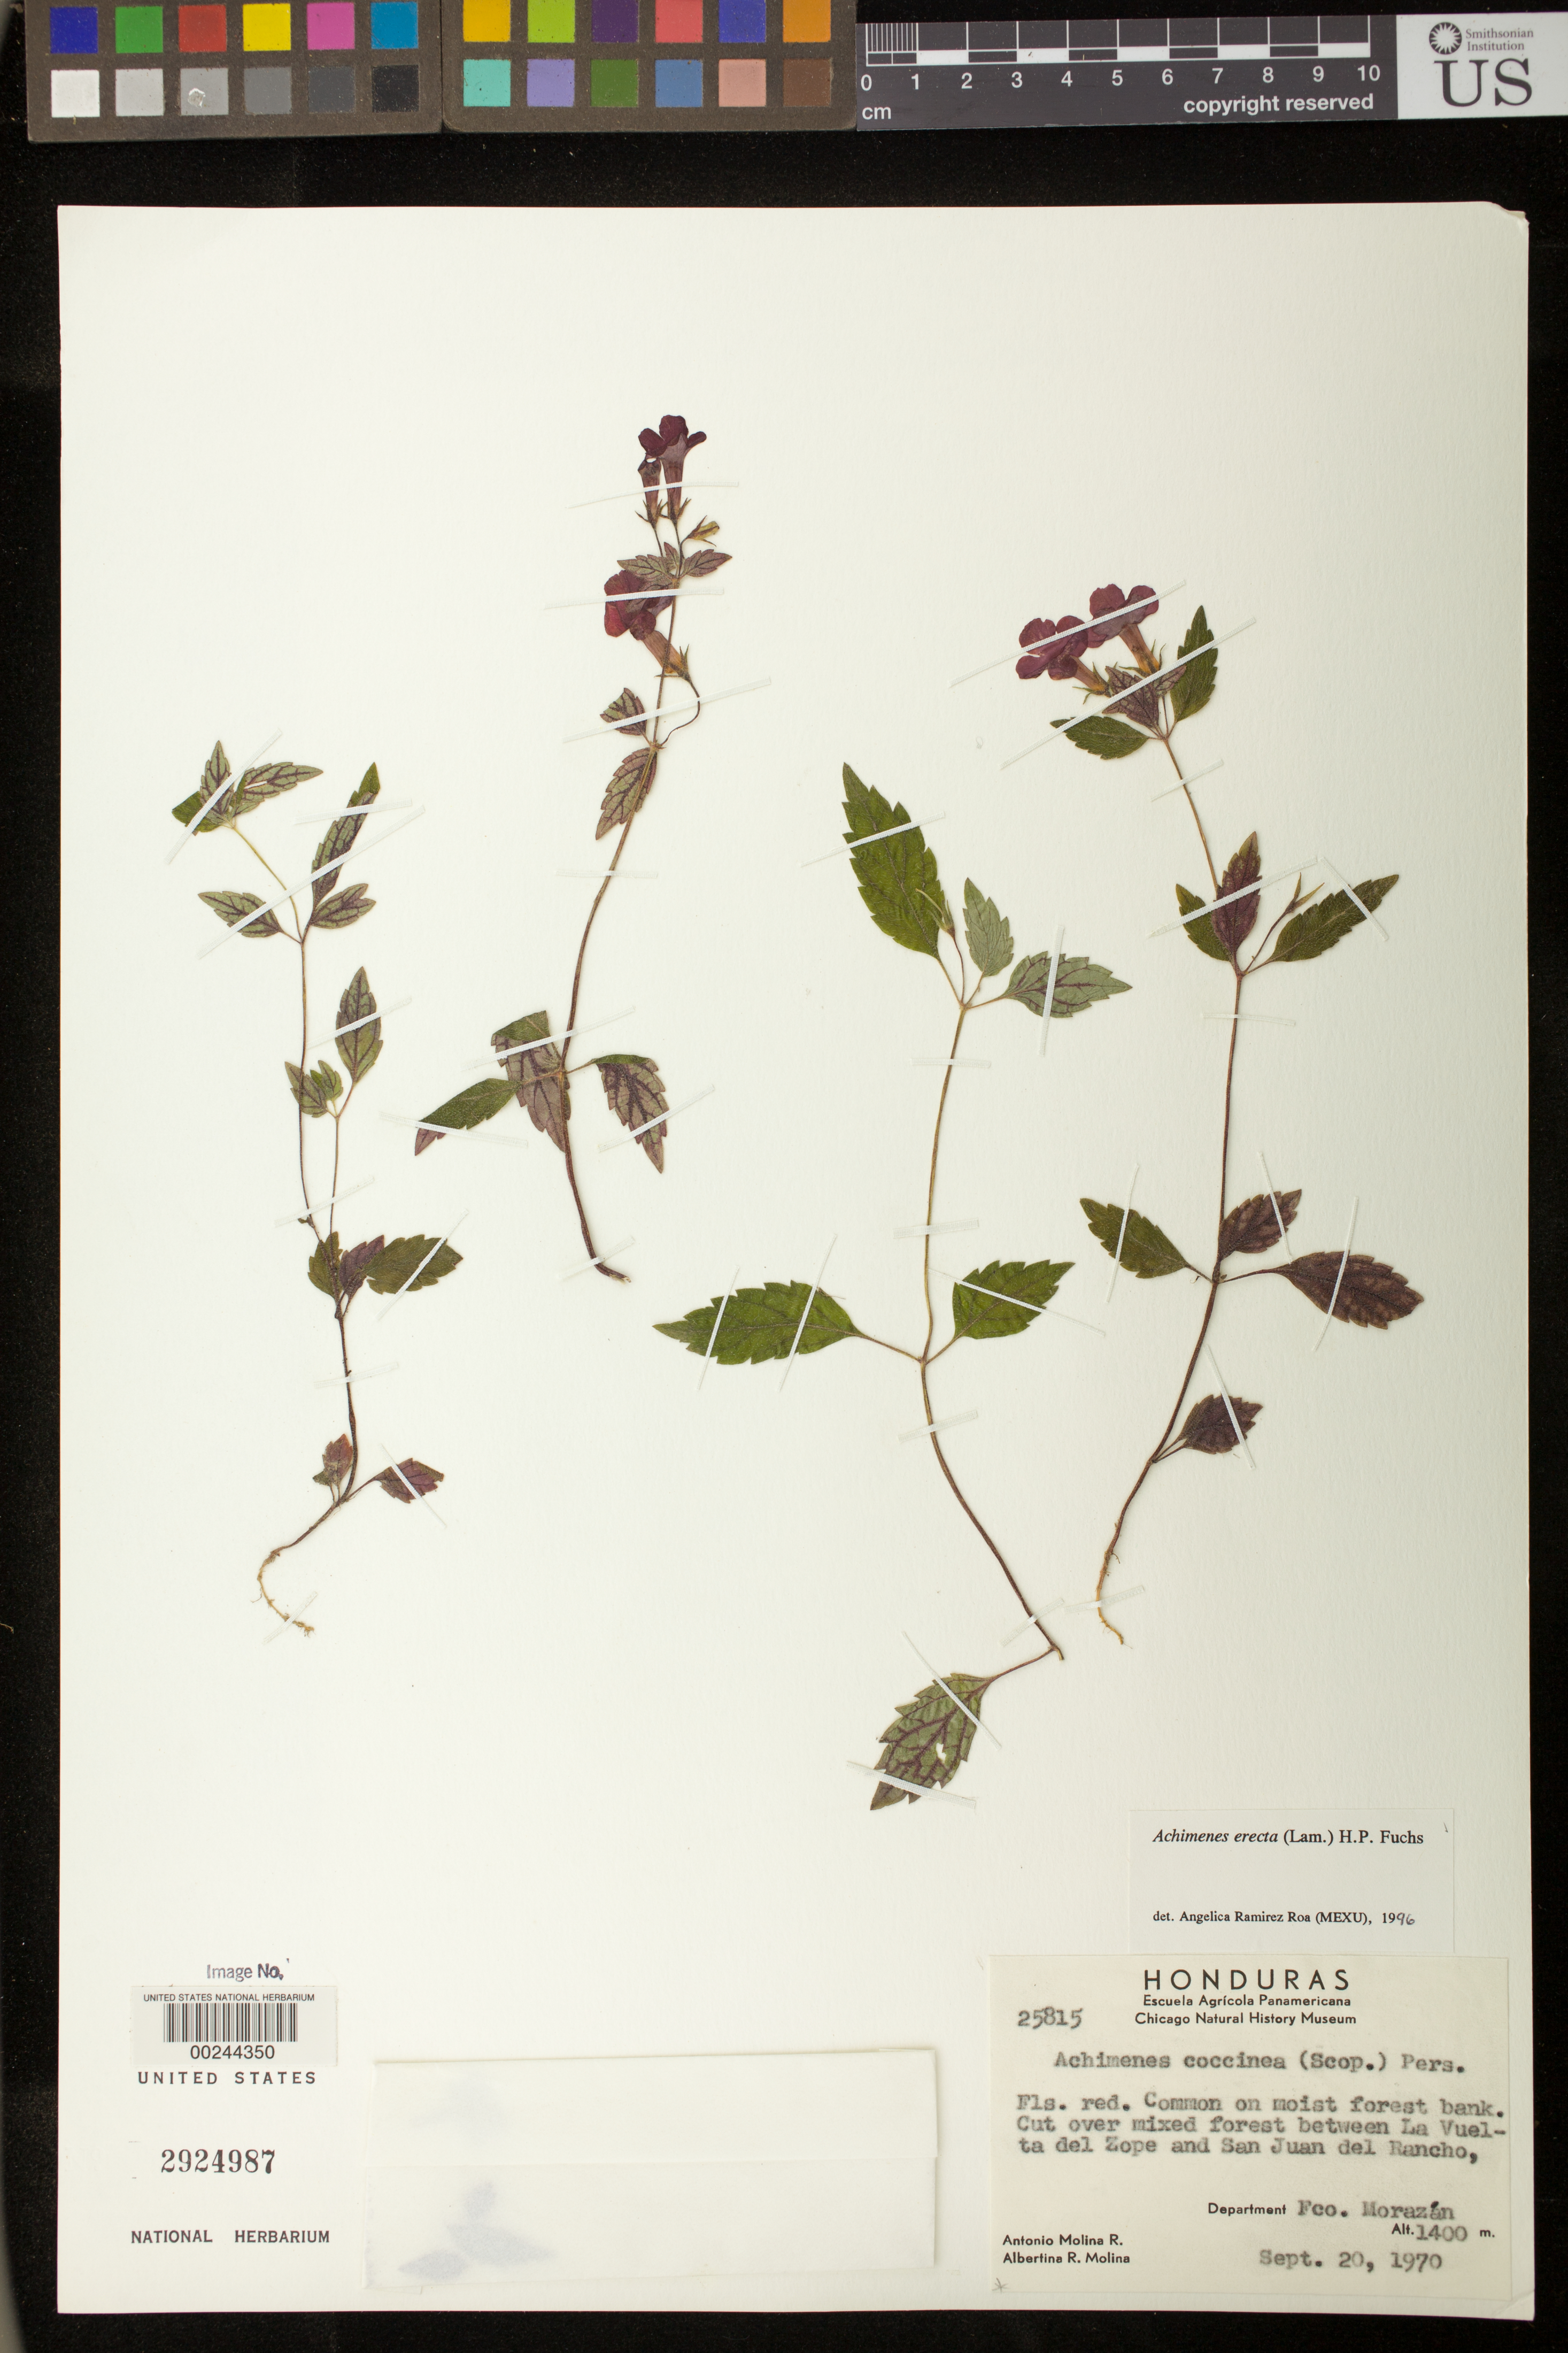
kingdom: Plantae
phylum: Tracheophyta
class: Magnoliopsida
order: Lamiales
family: Gesneriaceae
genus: Achimenes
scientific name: Achimenes erecta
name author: (Lam.) H.P. Fuchs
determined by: Skog, Laurence E.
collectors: A. Molina R. & A. R. Molina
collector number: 25815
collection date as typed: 20 Sep 1970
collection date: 1970-09-20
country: Honduras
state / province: Fco. Morazán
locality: Between La Vuelta del Zope and San Juan del Rancho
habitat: Common on moist forest bank, cut over mixed forest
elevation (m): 1400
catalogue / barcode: US 2924987